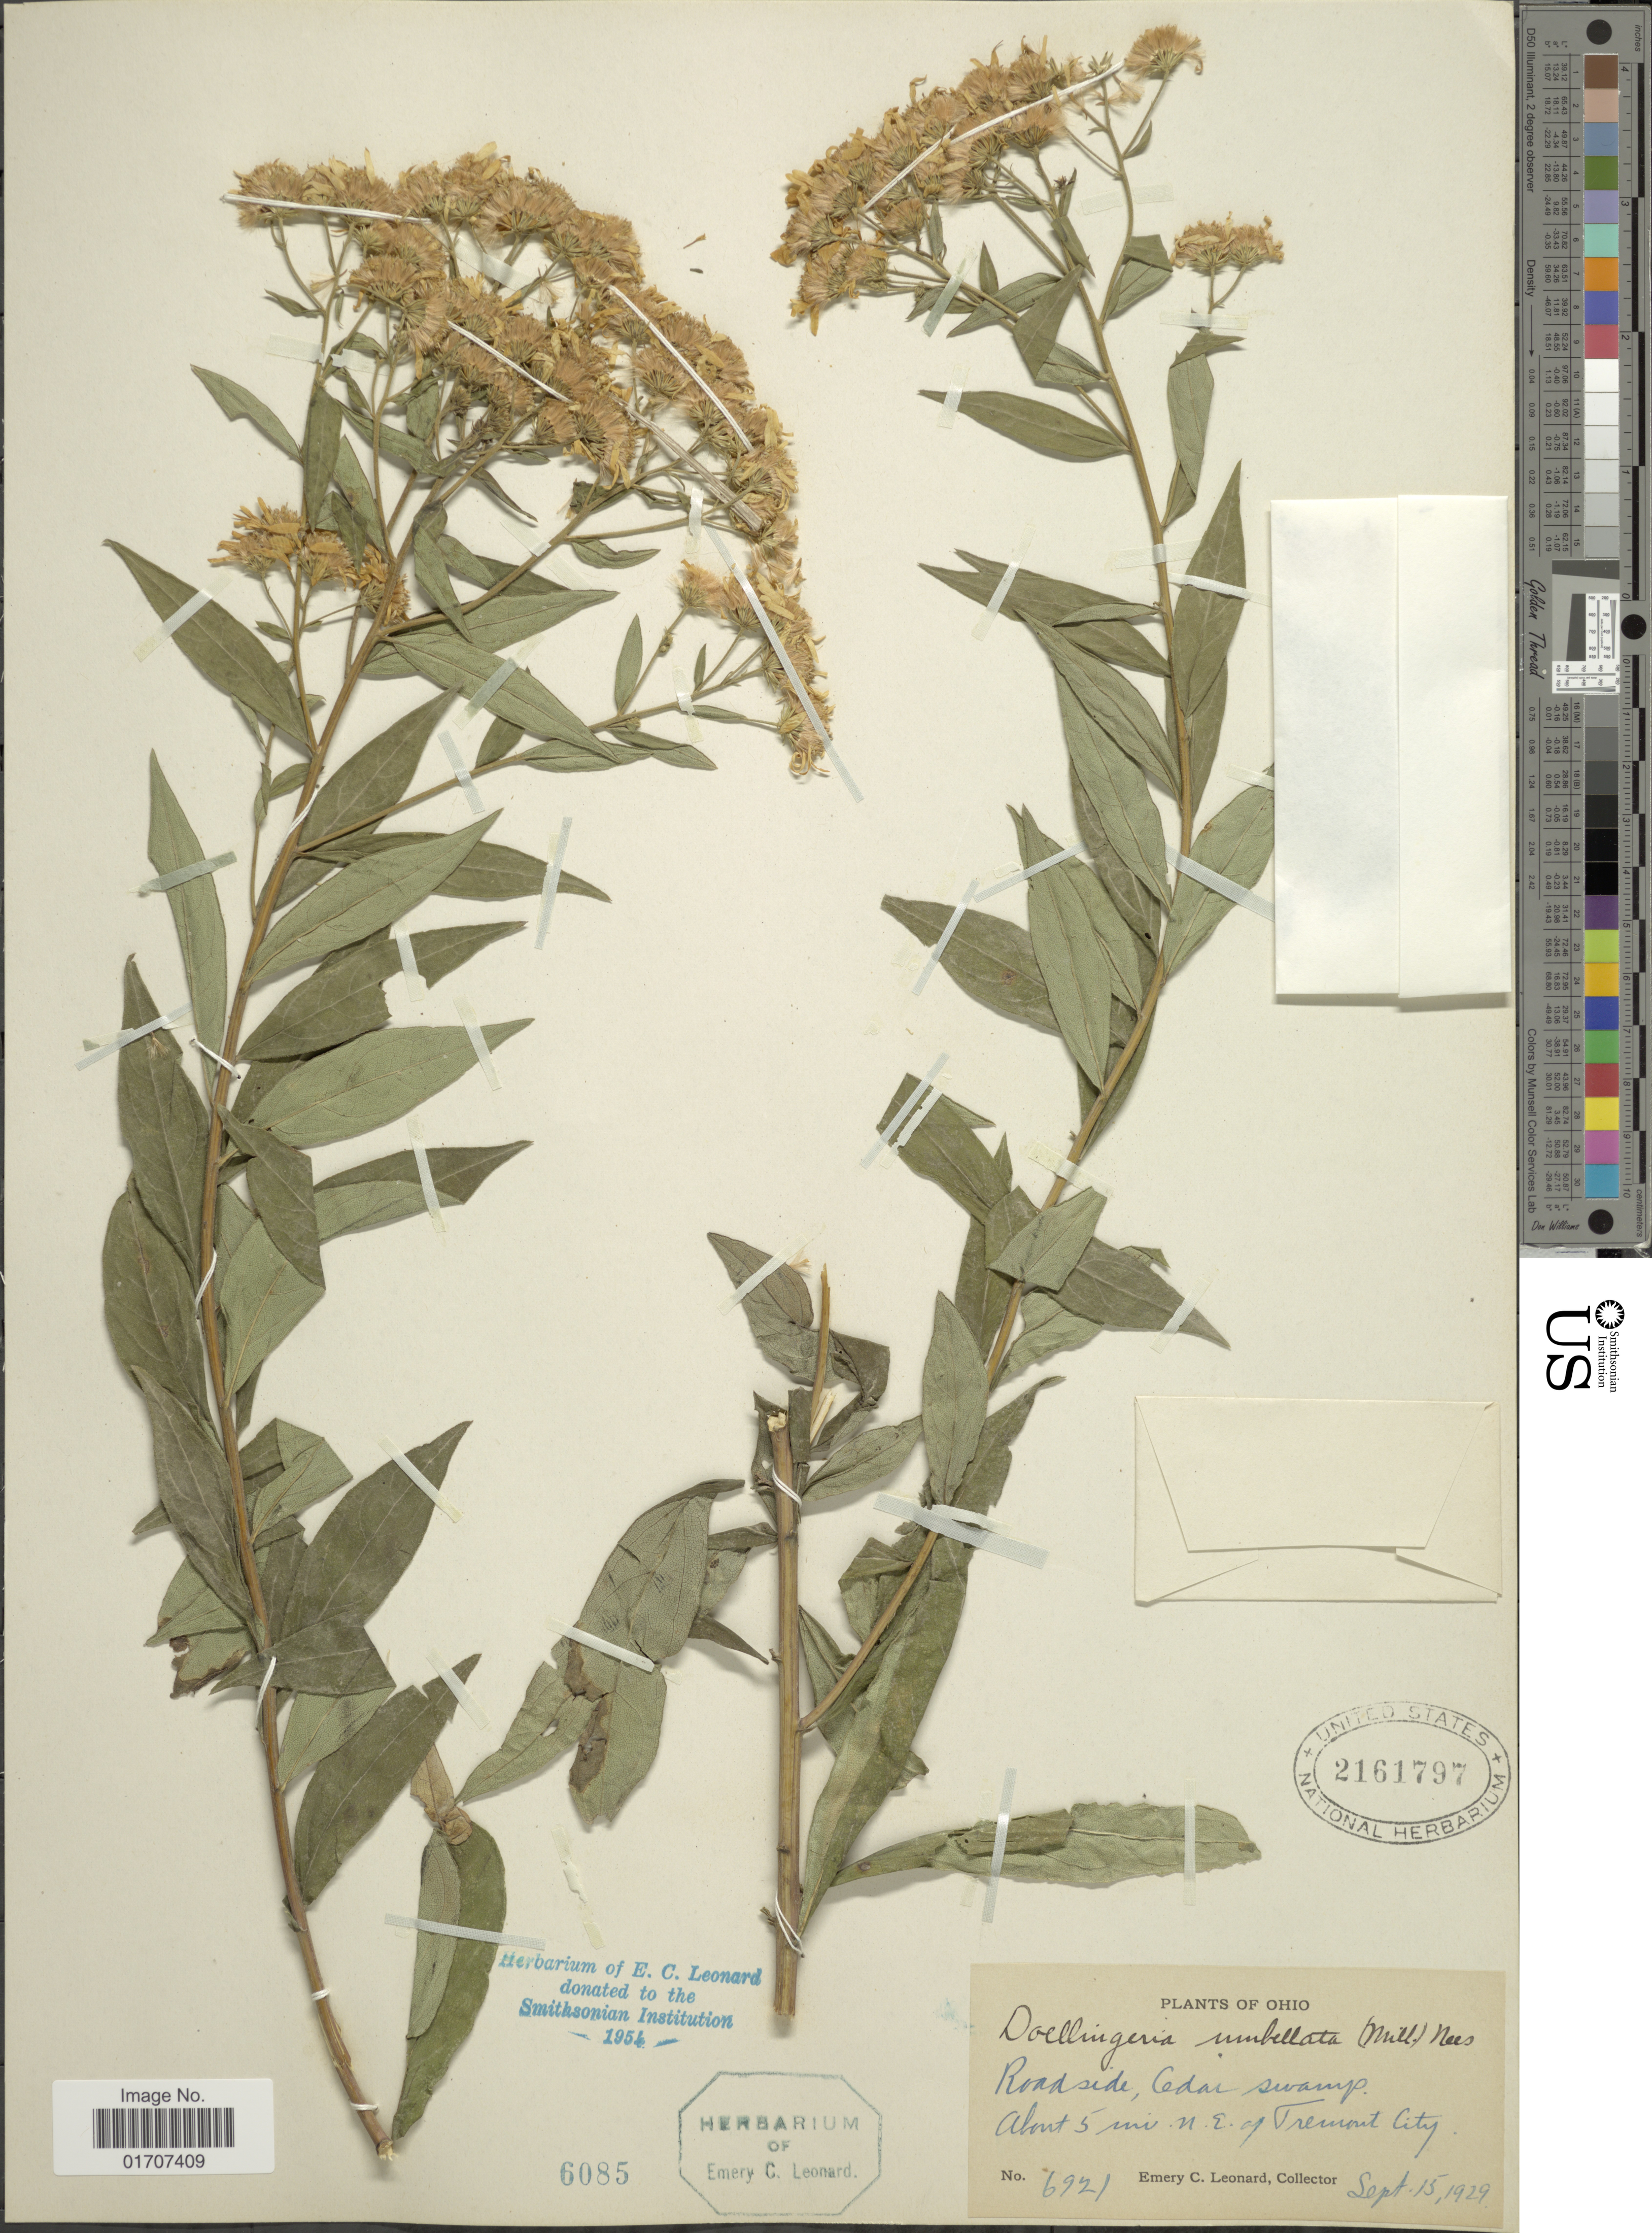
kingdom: Plantae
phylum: Tracheophyta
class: Magnoliopsida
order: Asterales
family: Asteraceae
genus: Doellingeria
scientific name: Doellingeria umbellata var. umbellata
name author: Nees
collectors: E. C. Leonard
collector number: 6921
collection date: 1929-09-15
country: United States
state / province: Ohio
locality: Roadside, Cedar Swamp, About 5 mi. n.e. of Tremont City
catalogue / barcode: US 2161797